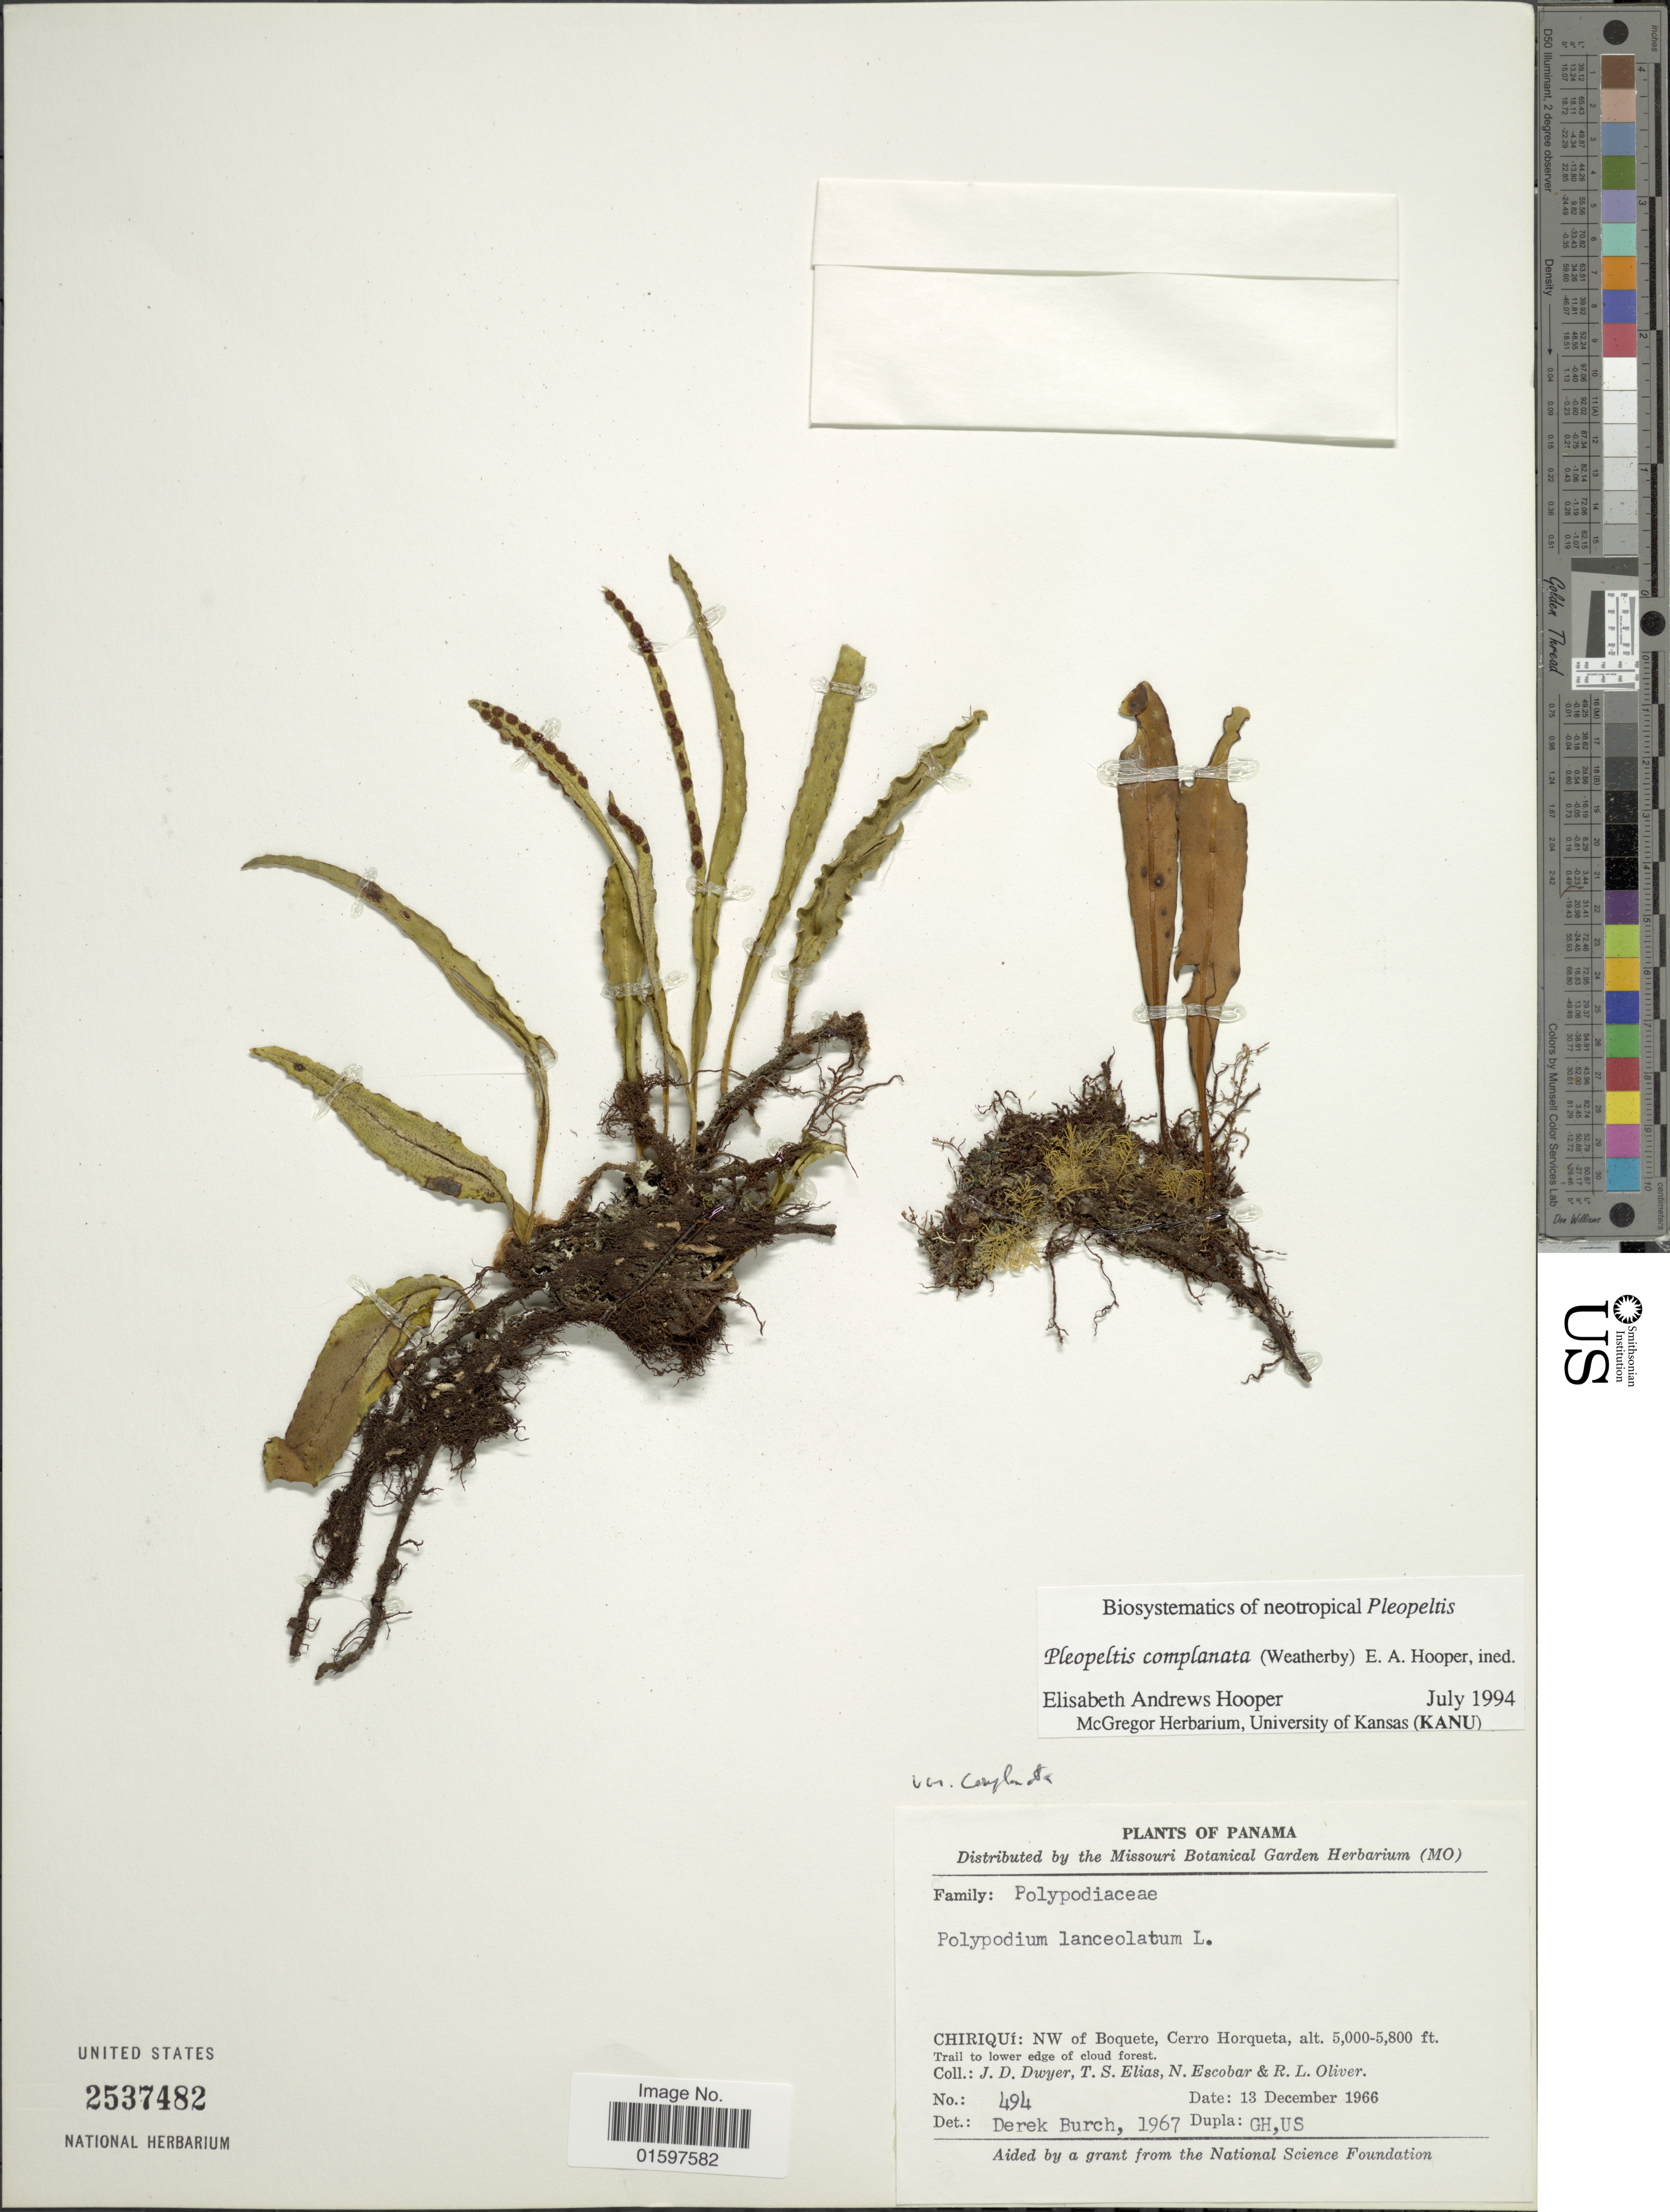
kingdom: Plantae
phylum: Tracheophyta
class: Polypodiopsida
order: Polypodiales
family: Polypodiaceae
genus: Pleopeltis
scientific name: Pleopeltis macrocarpa var. complanata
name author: (Weath.) Lellinger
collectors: J. D. Dwyer, T. S. Elias, N. Escobar & R. Oliver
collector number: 494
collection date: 1966-12-13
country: Panama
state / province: Chiriqui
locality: NW of Boquete, Cerro Horqueta, trail to lower edge of cloud forest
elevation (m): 1524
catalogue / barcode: US 2537482